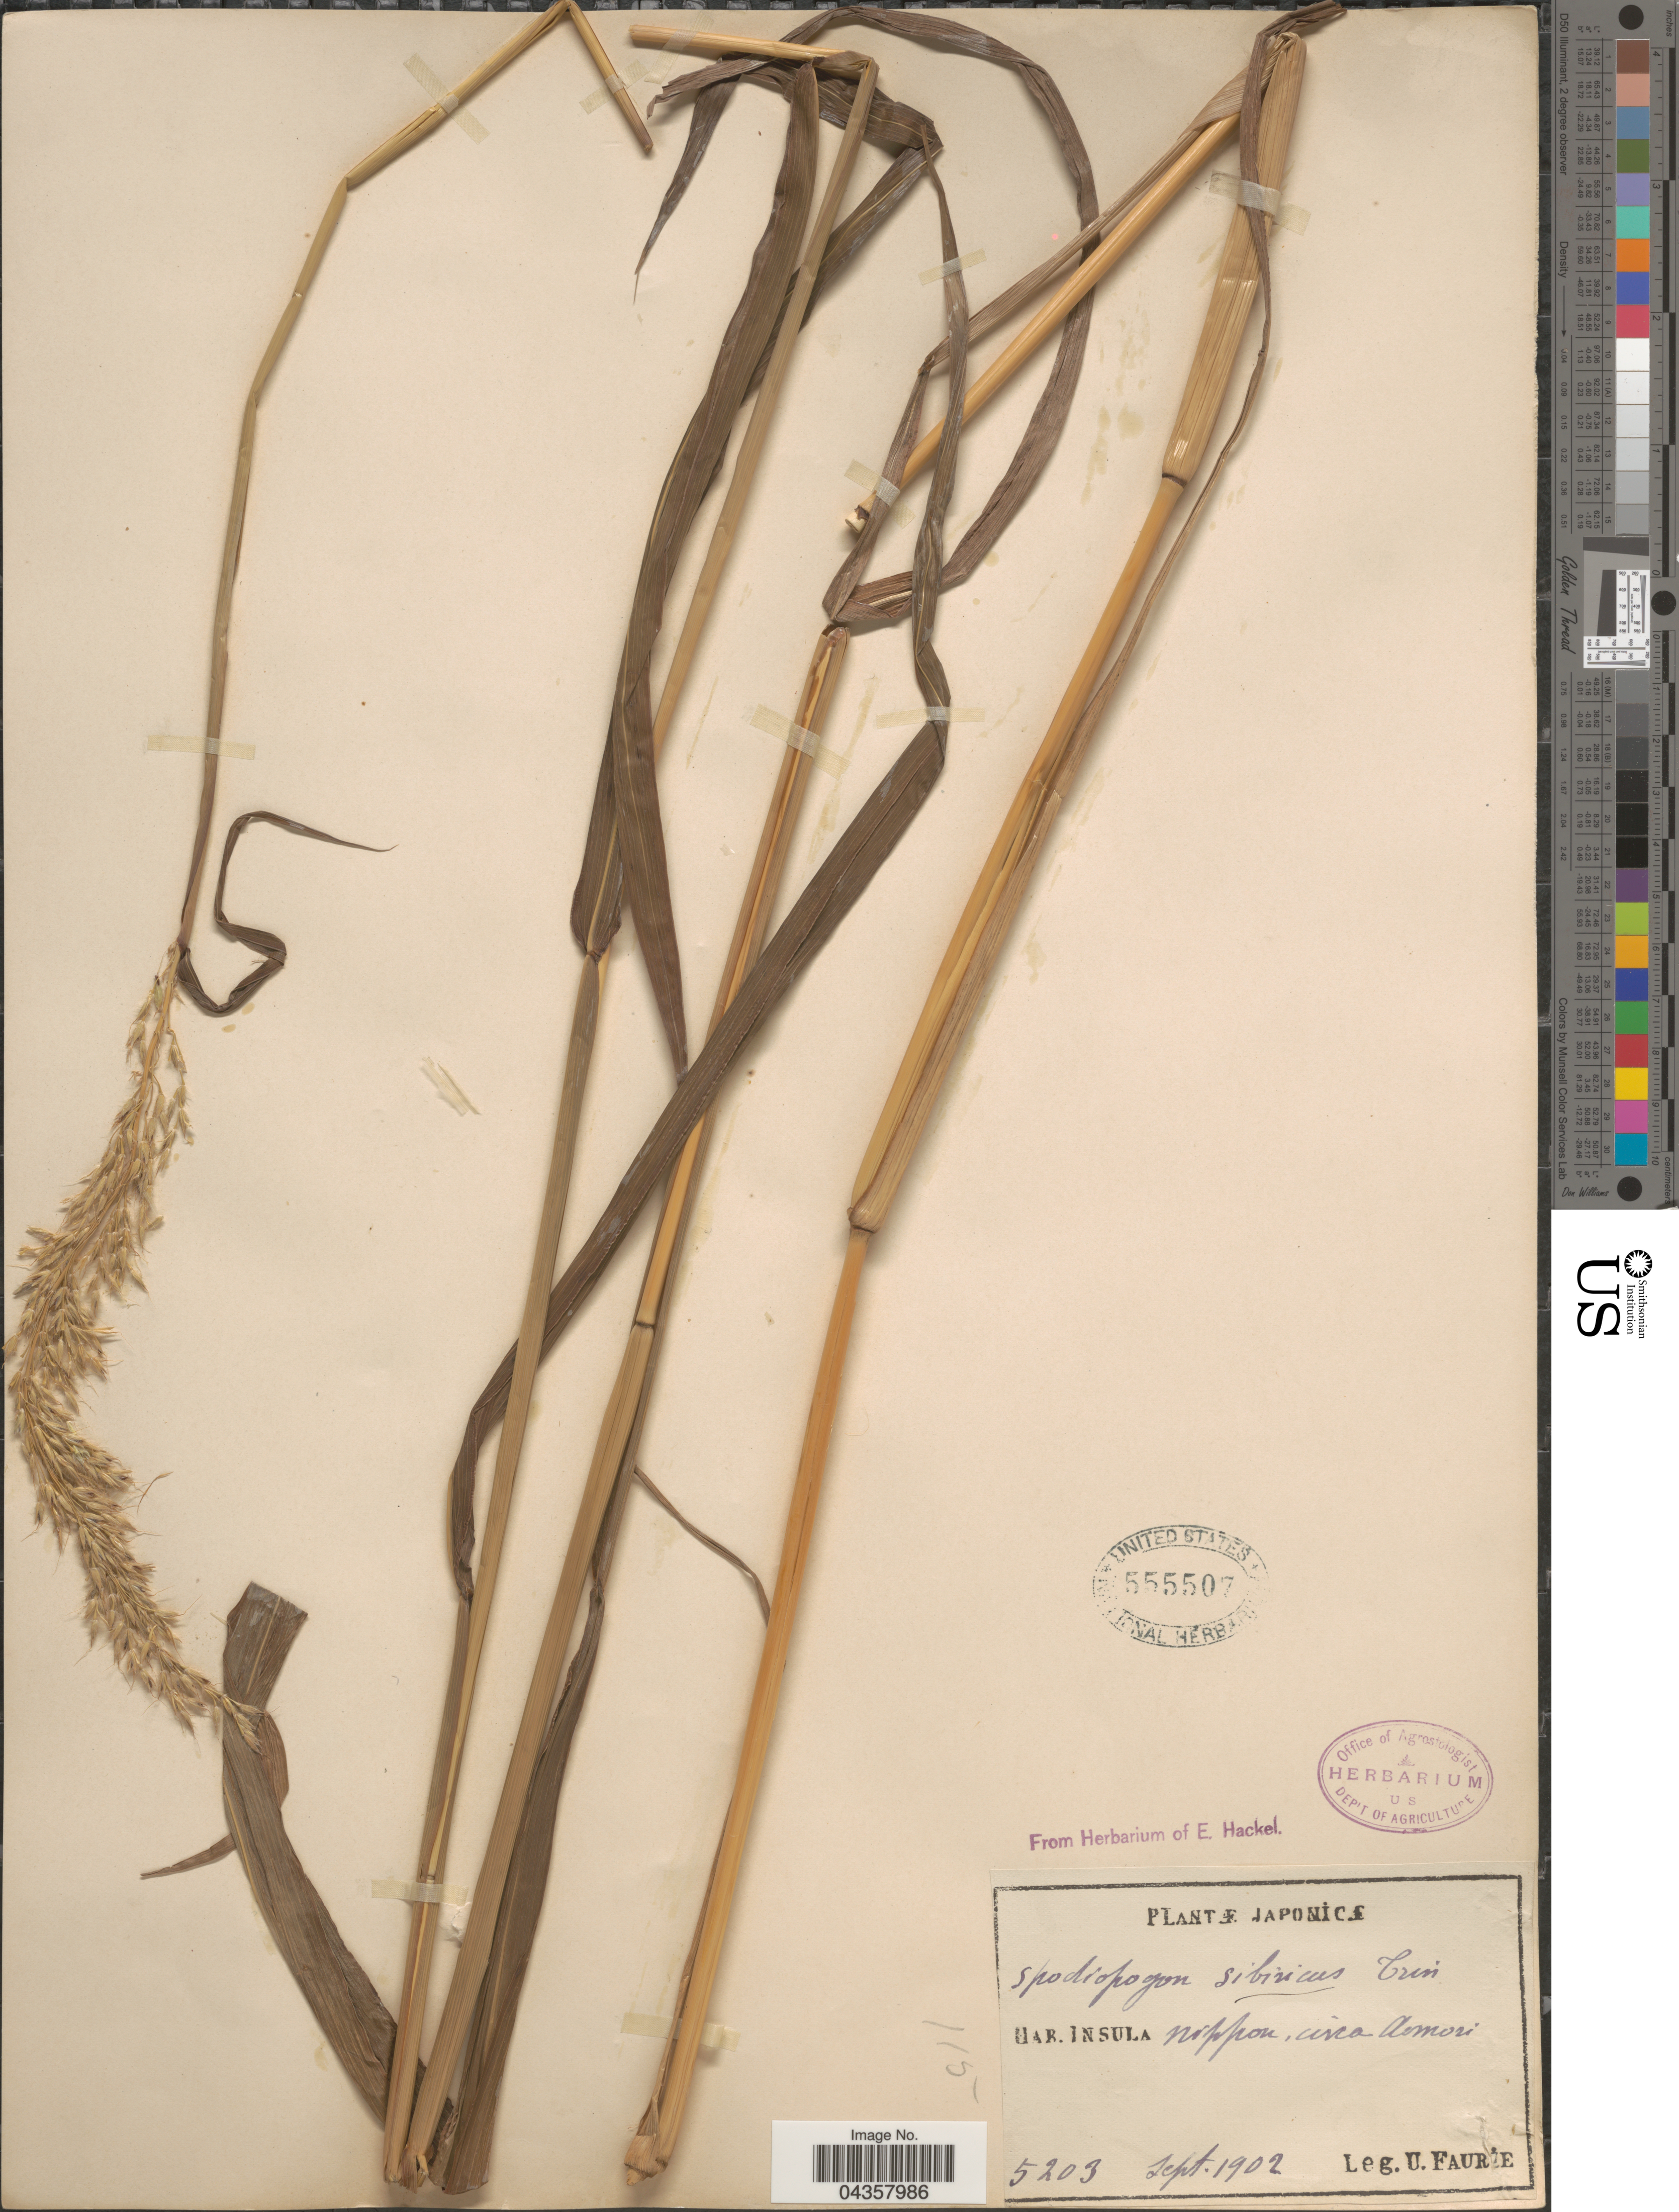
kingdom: Plantae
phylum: Tracheophyta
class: Liliopsida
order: Poales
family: Poaceae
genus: Spodiopogon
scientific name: Spodiopogon sibiricus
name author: Trin.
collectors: U. Faurie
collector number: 5203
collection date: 1902-09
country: Japan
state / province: Aomori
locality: Insula Nippon, circa Aomori.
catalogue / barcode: US 555507